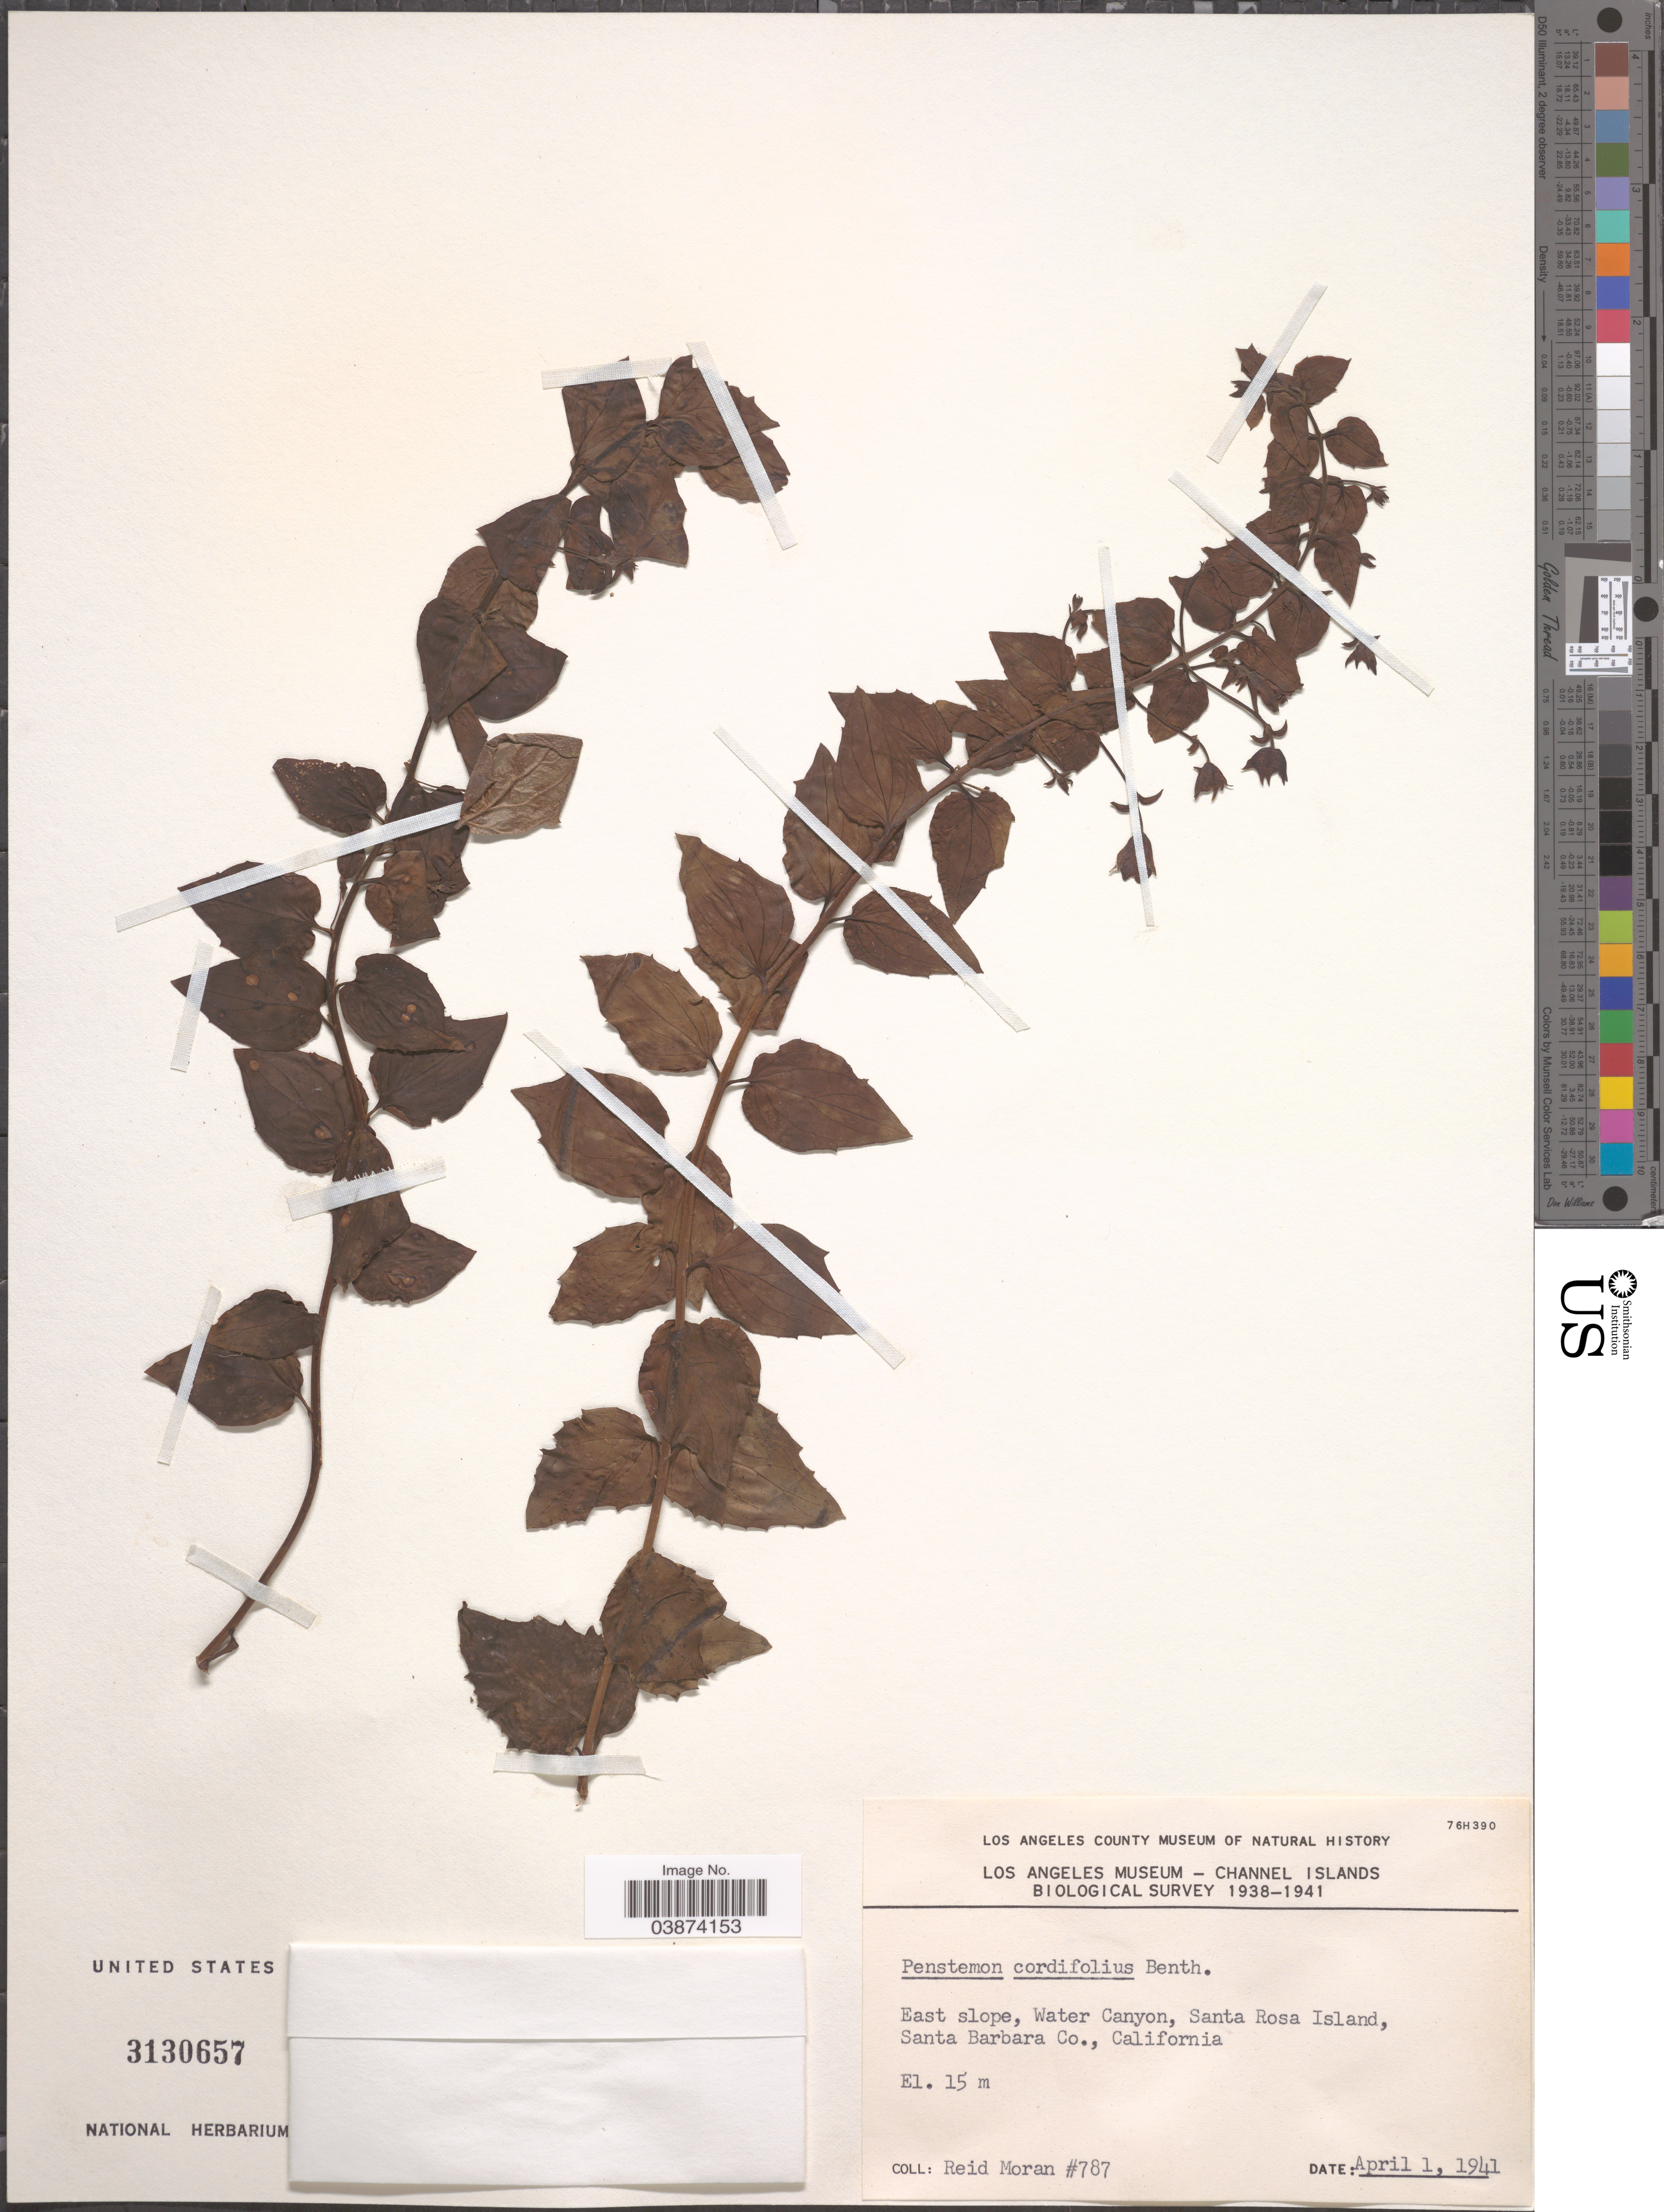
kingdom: Plantae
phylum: Tracheophyta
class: Magnoliopsida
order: Lamiales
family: Plantaginaceae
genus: Penstemon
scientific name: Penstemon cordifolius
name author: Benth.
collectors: R. Moran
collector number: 787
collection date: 1941-04-01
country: United States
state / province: California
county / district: Santa Barbara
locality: East slope, Water Canyon, Santa Rosa Island, Santa Barbara Co.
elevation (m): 15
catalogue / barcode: US 3130657